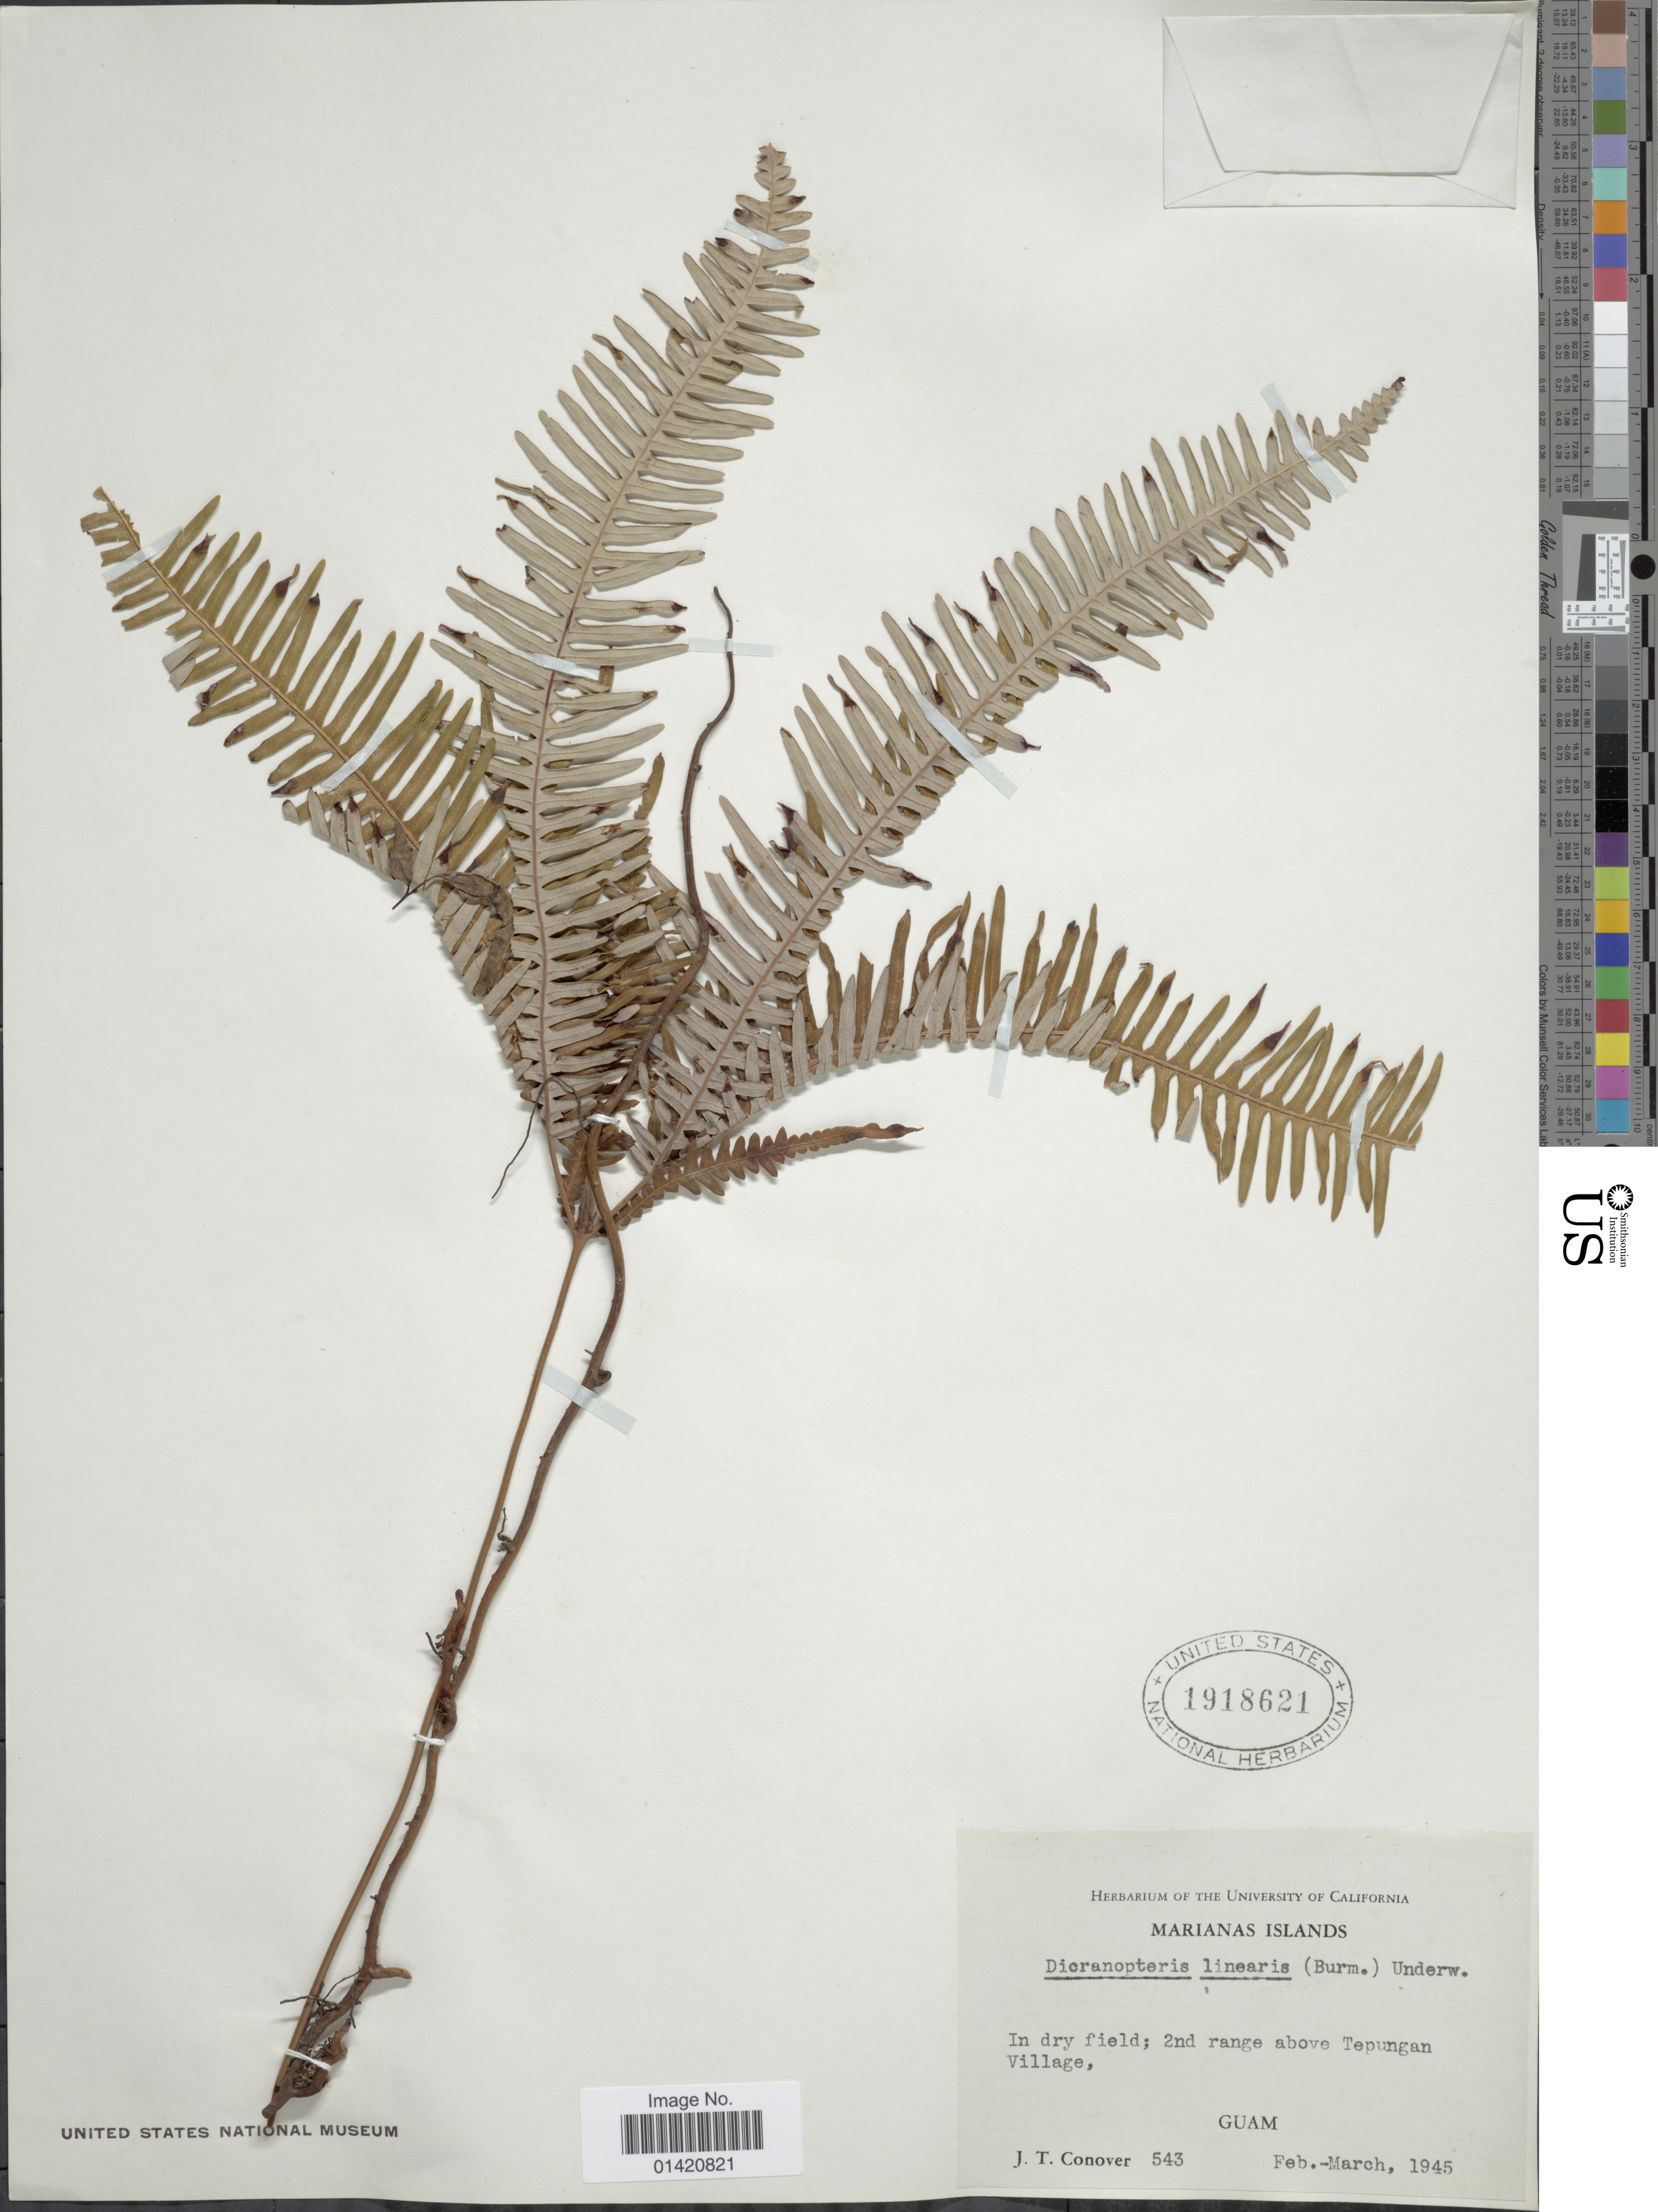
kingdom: Plantae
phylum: Tracheophyta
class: Polypodiopsida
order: Gleicheniales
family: Gleicheniaceae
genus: Dicranopteris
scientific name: Dicranopteris linearis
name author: (Burm. f.) Underw.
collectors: J. T. Conover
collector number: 543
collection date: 1945-02/1945-03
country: Guam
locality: Mariana Islands, 2nd range above Tepungan Village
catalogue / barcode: US 1918621